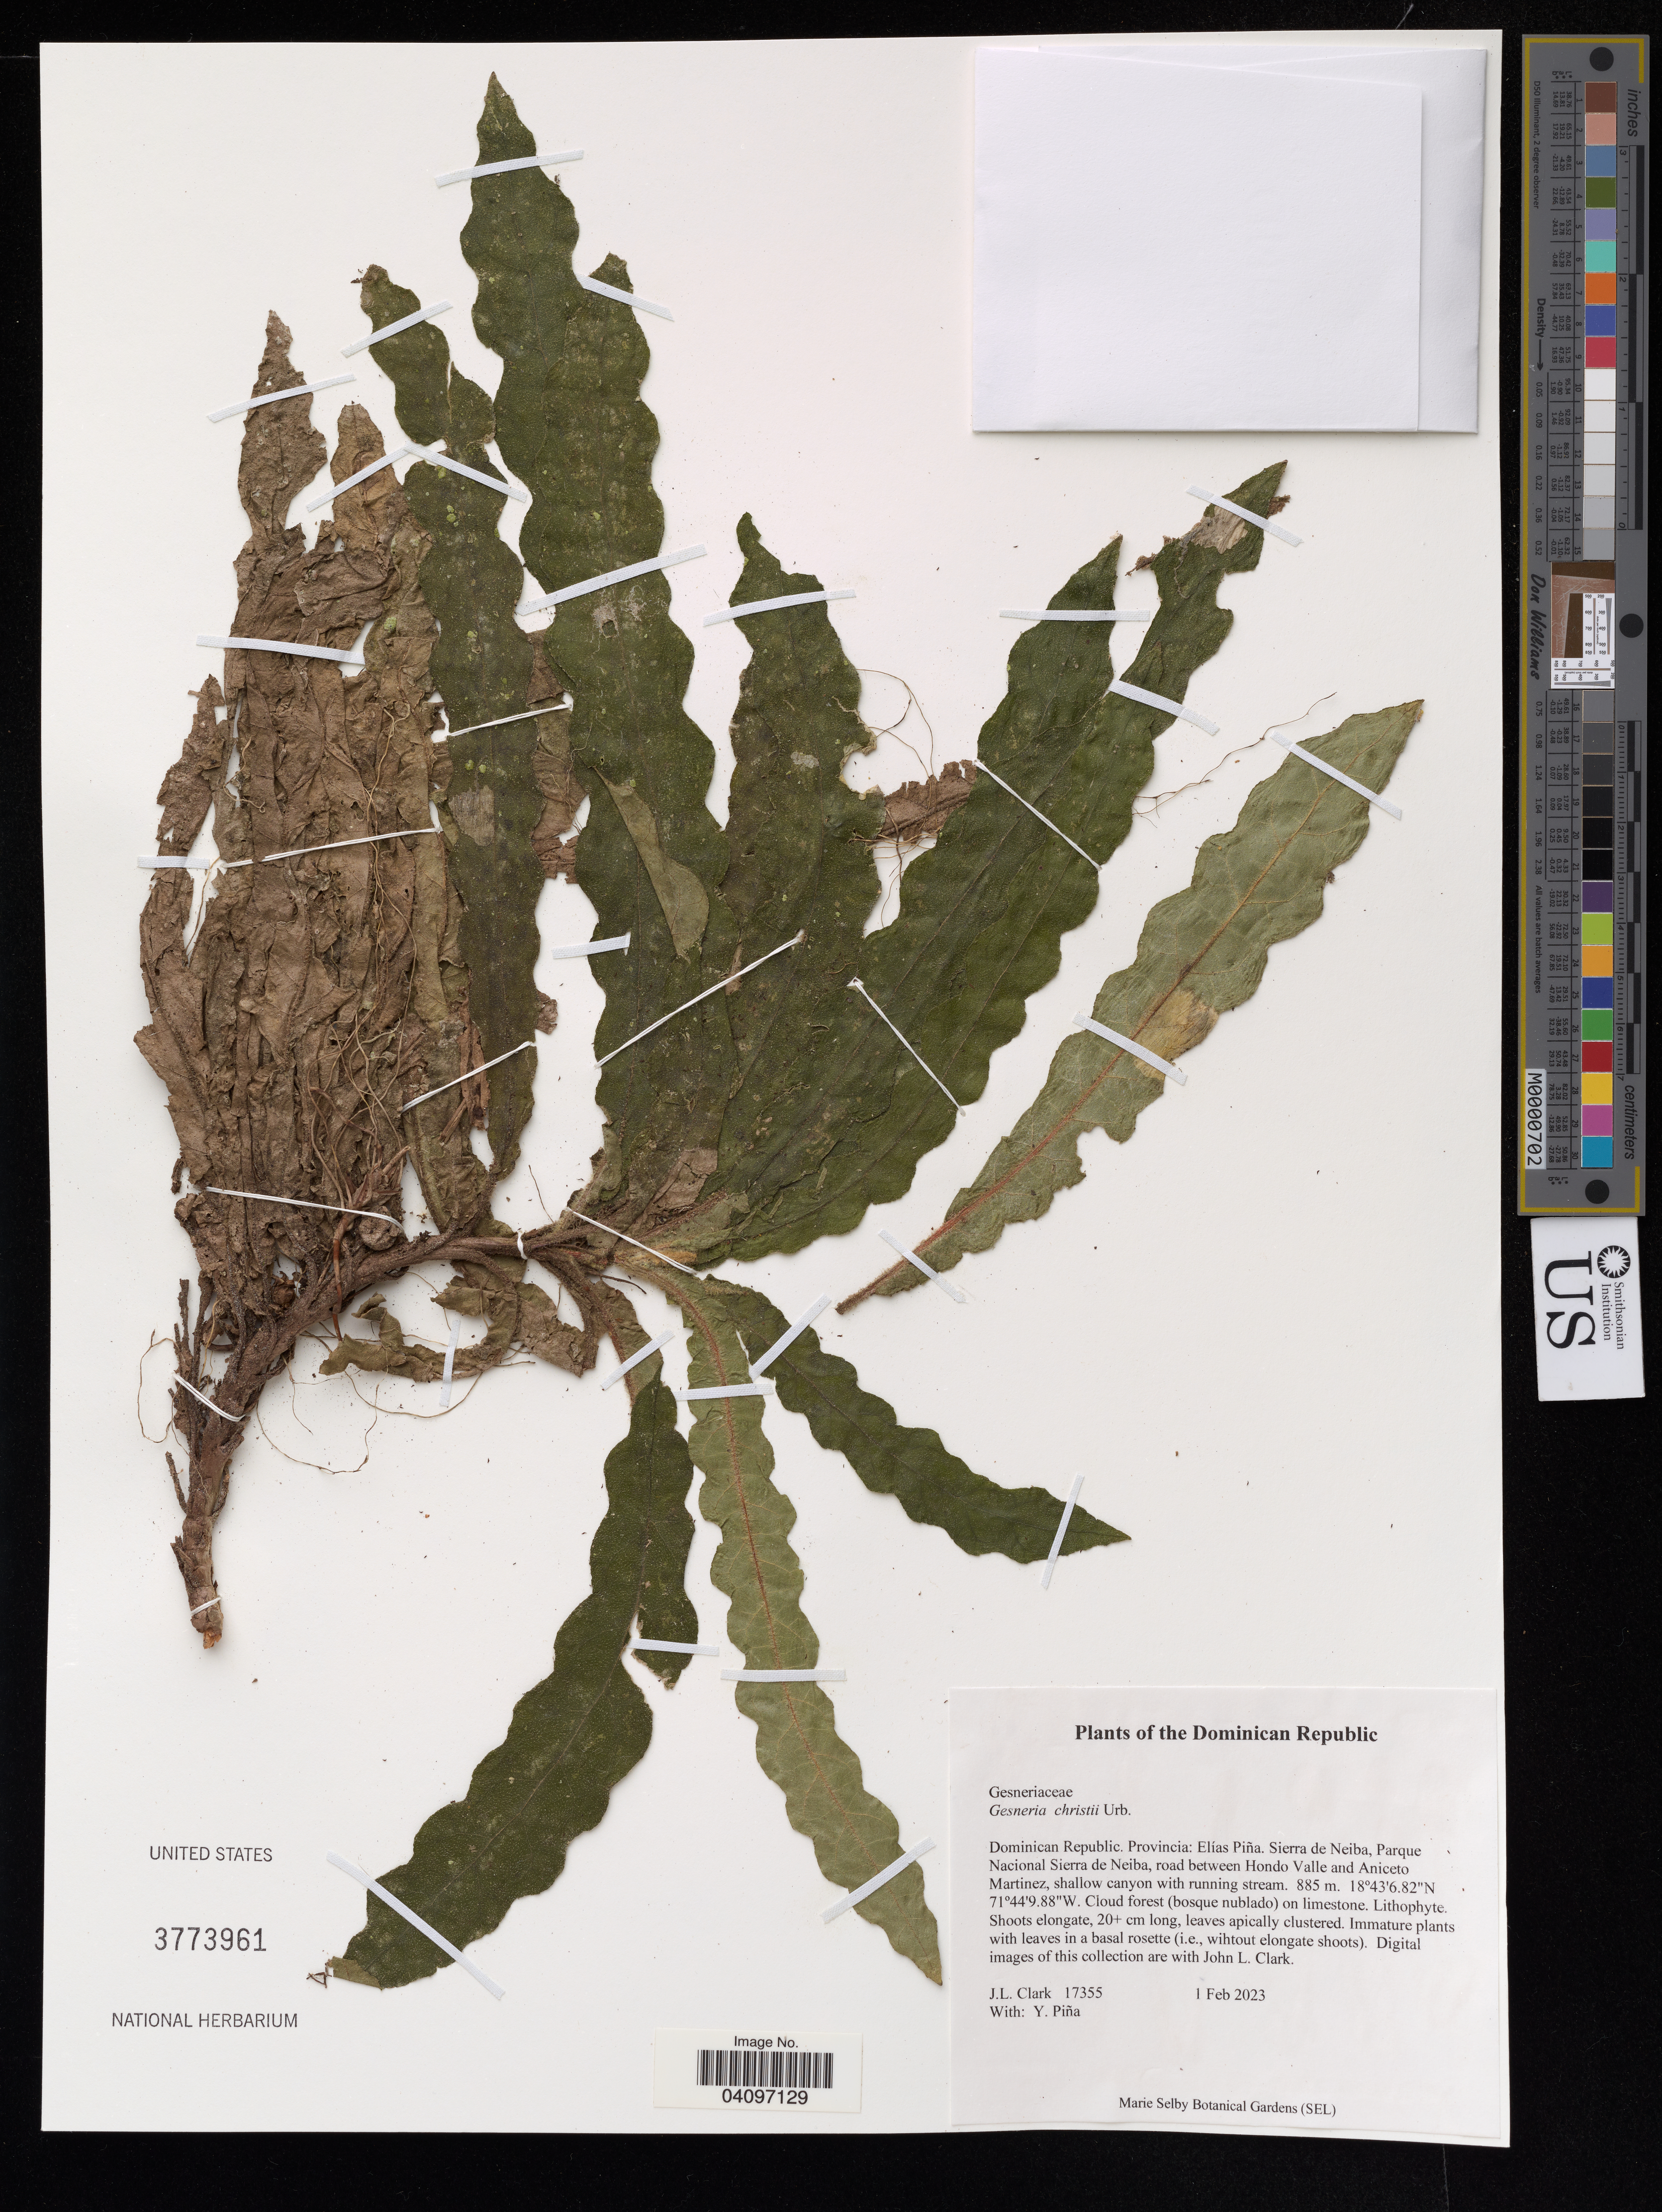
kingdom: Plantae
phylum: Tracheophyta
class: Magnoliopsida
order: Lamiales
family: Gesneriaceae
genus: Gesneria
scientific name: Gesneria christii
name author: Urb.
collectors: J. Clark & Y. Piña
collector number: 17355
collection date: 2023-02-01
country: Dominican Republic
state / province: Elías Piña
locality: Dominican Republic. Provincia: Elias Pina. Sierra de Neiba, Parque Nacional Sierra de Neiba, road between Hondo Valle and Aniceto Martinez.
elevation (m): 885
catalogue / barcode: US 3773961